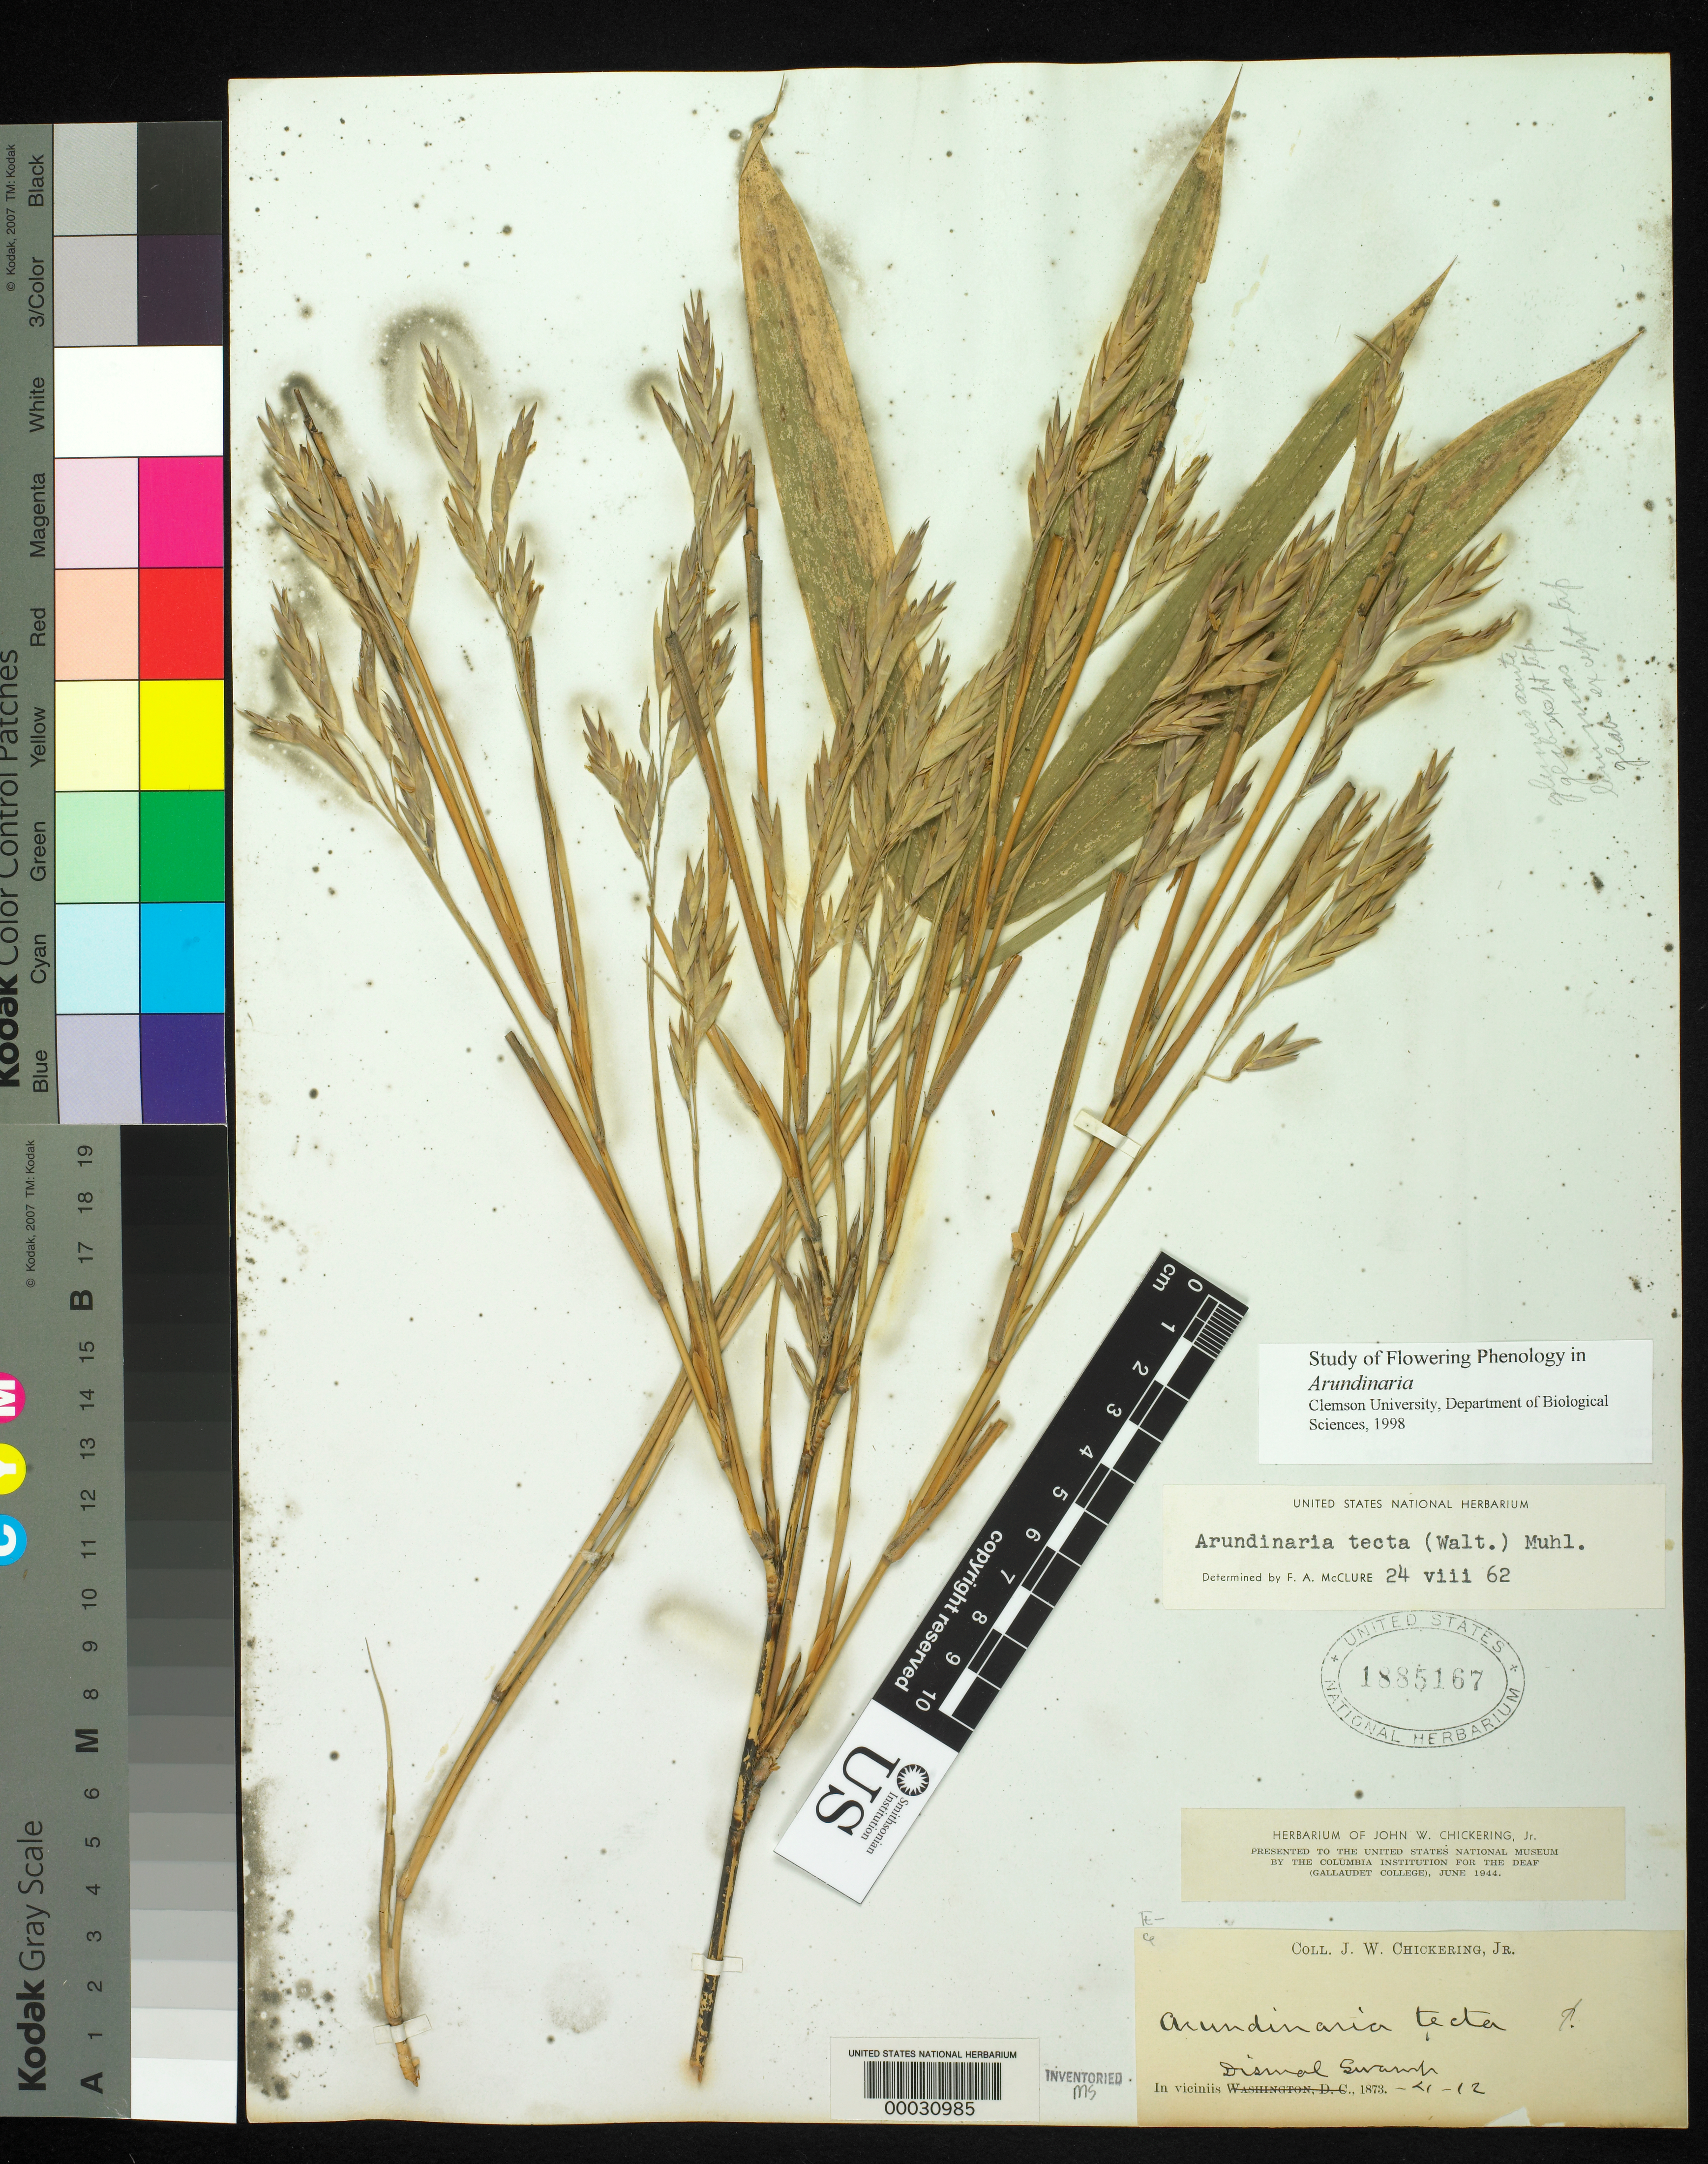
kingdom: Plantae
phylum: Tracheophyta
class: Liliopsida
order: Poales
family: Poaceae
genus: Arundinaria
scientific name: Arundinaria tecta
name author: (Walter) Muhl.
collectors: J. W. Chickering Jr.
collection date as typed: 12 Apr 1873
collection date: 1873-04-12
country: United States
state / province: Virginia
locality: Great dismal swamp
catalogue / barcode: US 1885167